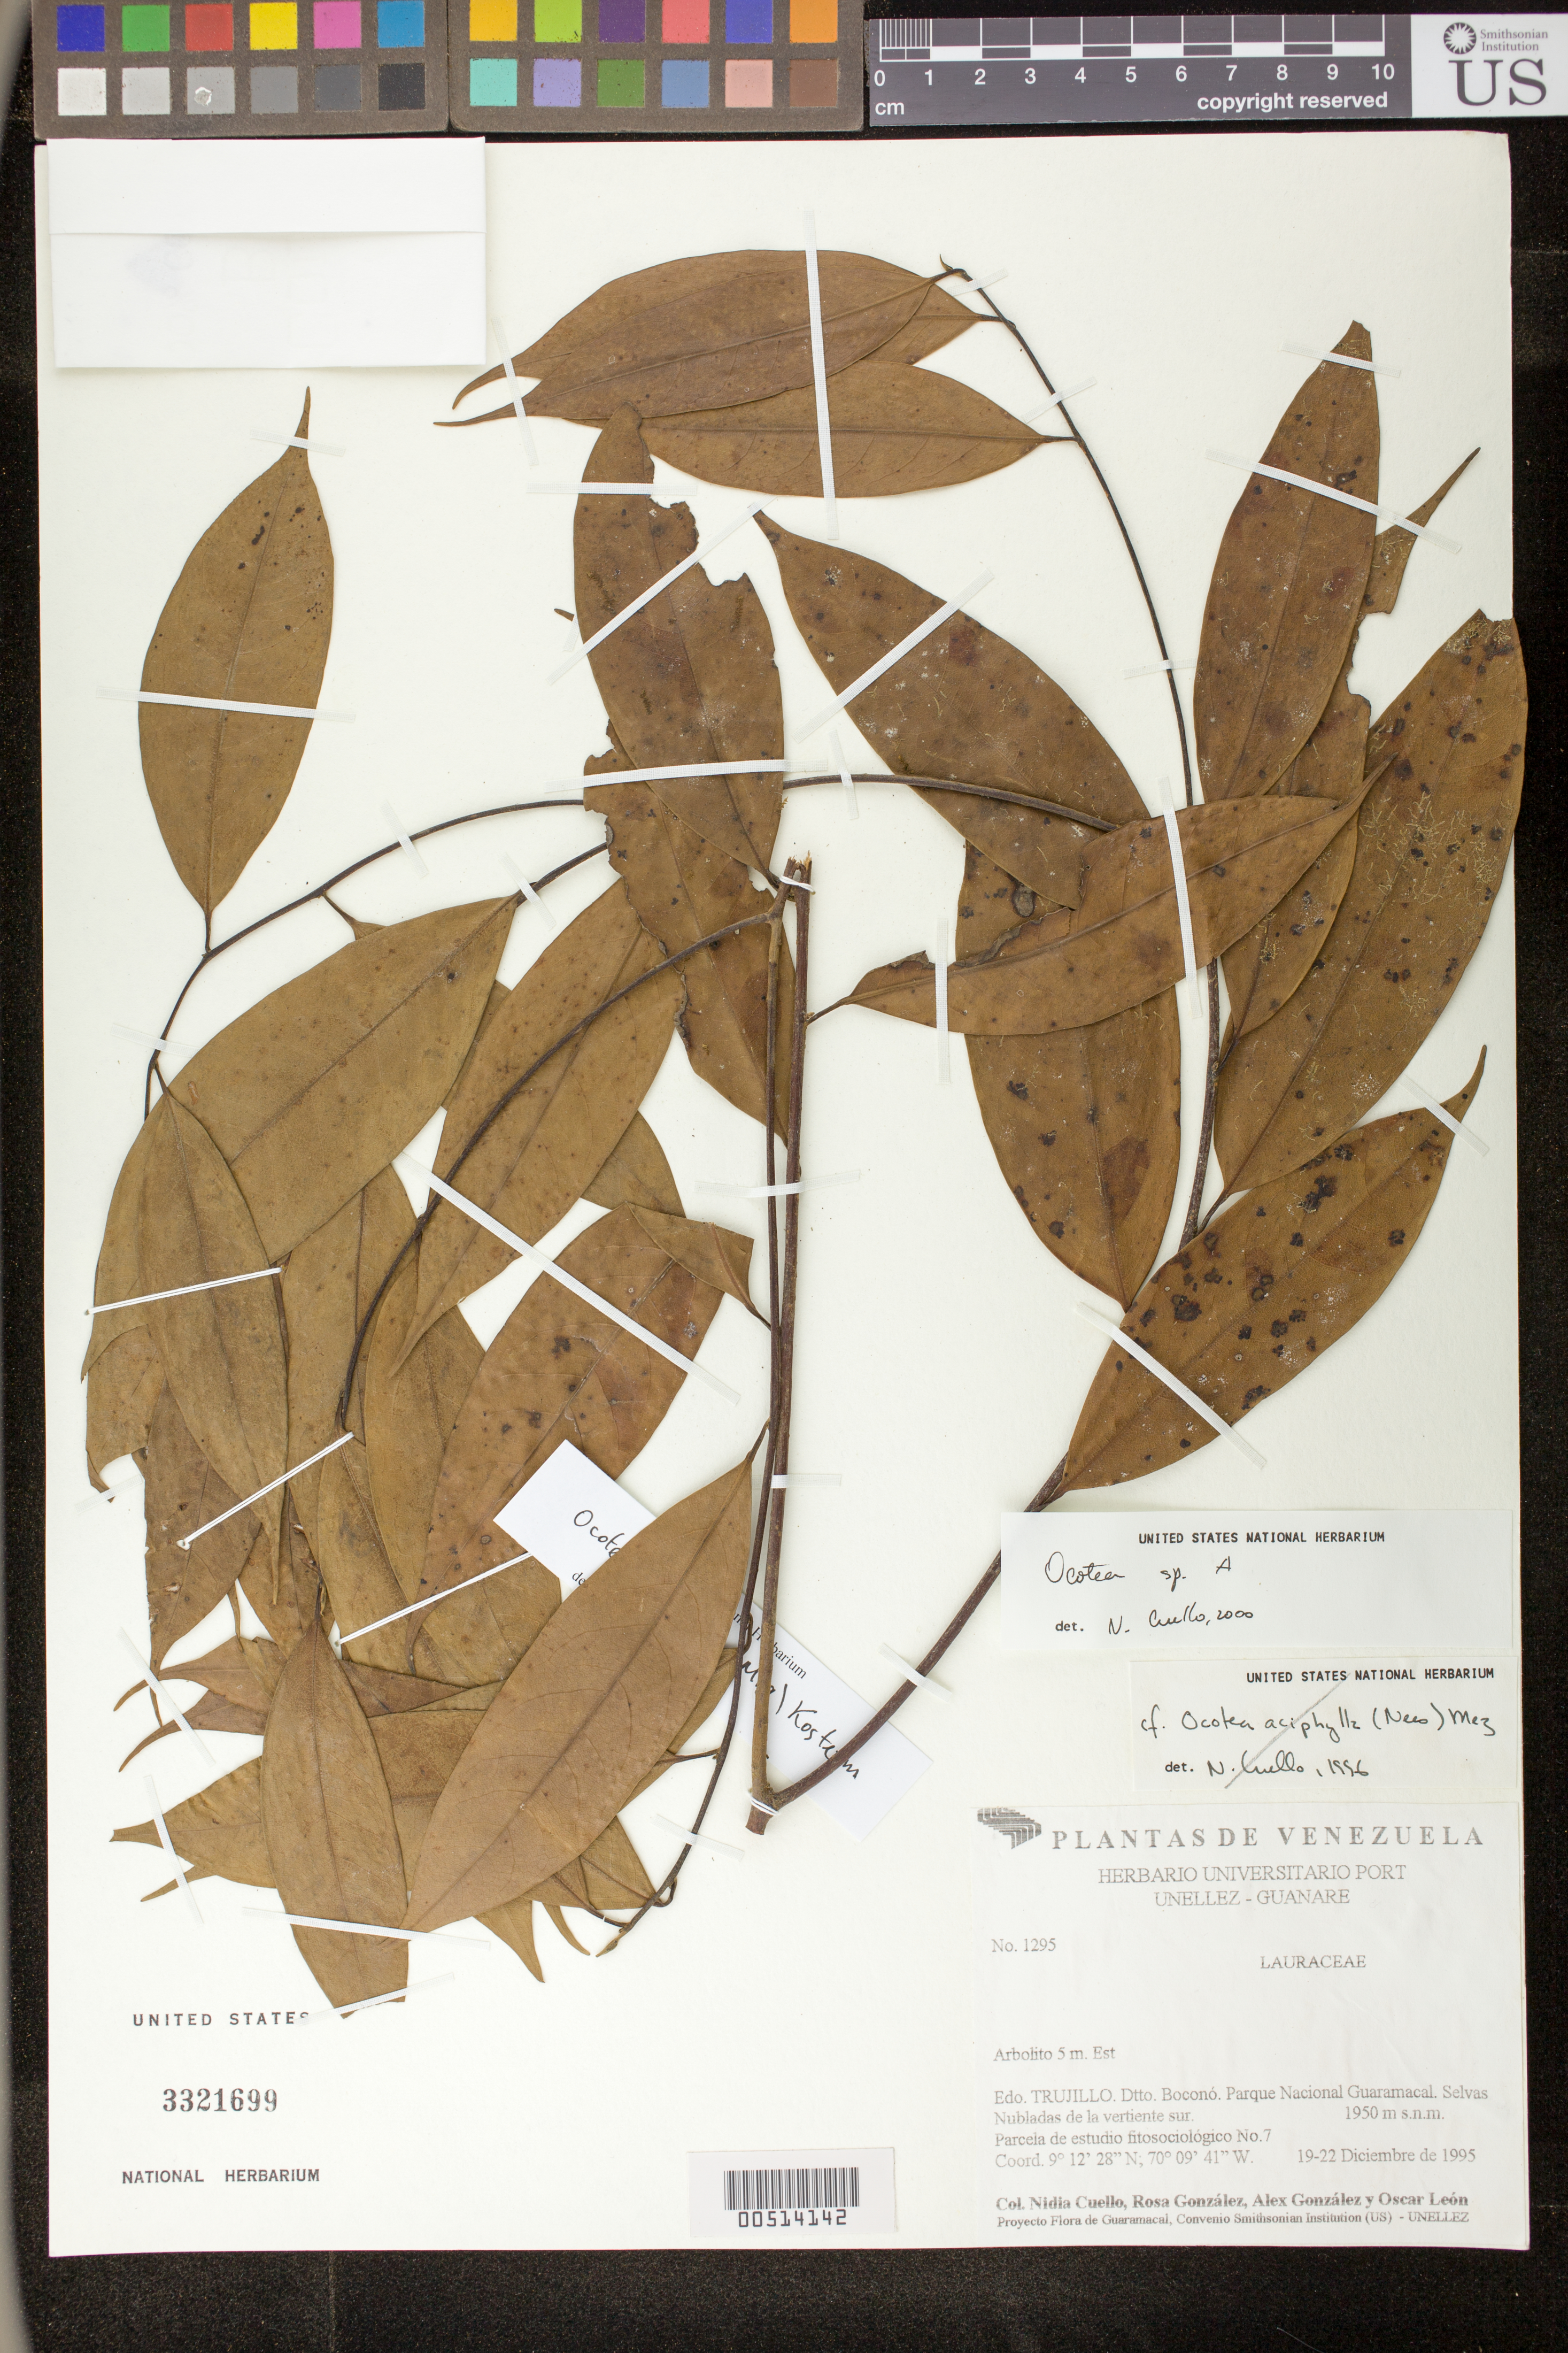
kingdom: Plantae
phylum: Tracheophyta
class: Magnoliopsida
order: Laurales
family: Lauraceae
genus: Ocotea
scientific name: Ocotea sp. a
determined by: Dorr, L. J., (BOT), Smithsonian Institution - National Museum of Natural History (UNITED STATES)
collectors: N. L. Cuello, R. González, A. Gonzáles & O. León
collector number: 1295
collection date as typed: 19 Dec 1995 to 22 Dec 1995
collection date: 1995-12-19/1995-12-22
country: Venezuela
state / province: Trujillo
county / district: Boconó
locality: Parque Nacional Guaramacal, vertiente S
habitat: Selvas Nubladas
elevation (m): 1950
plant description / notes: MO, PORT, US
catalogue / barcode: US 3321699